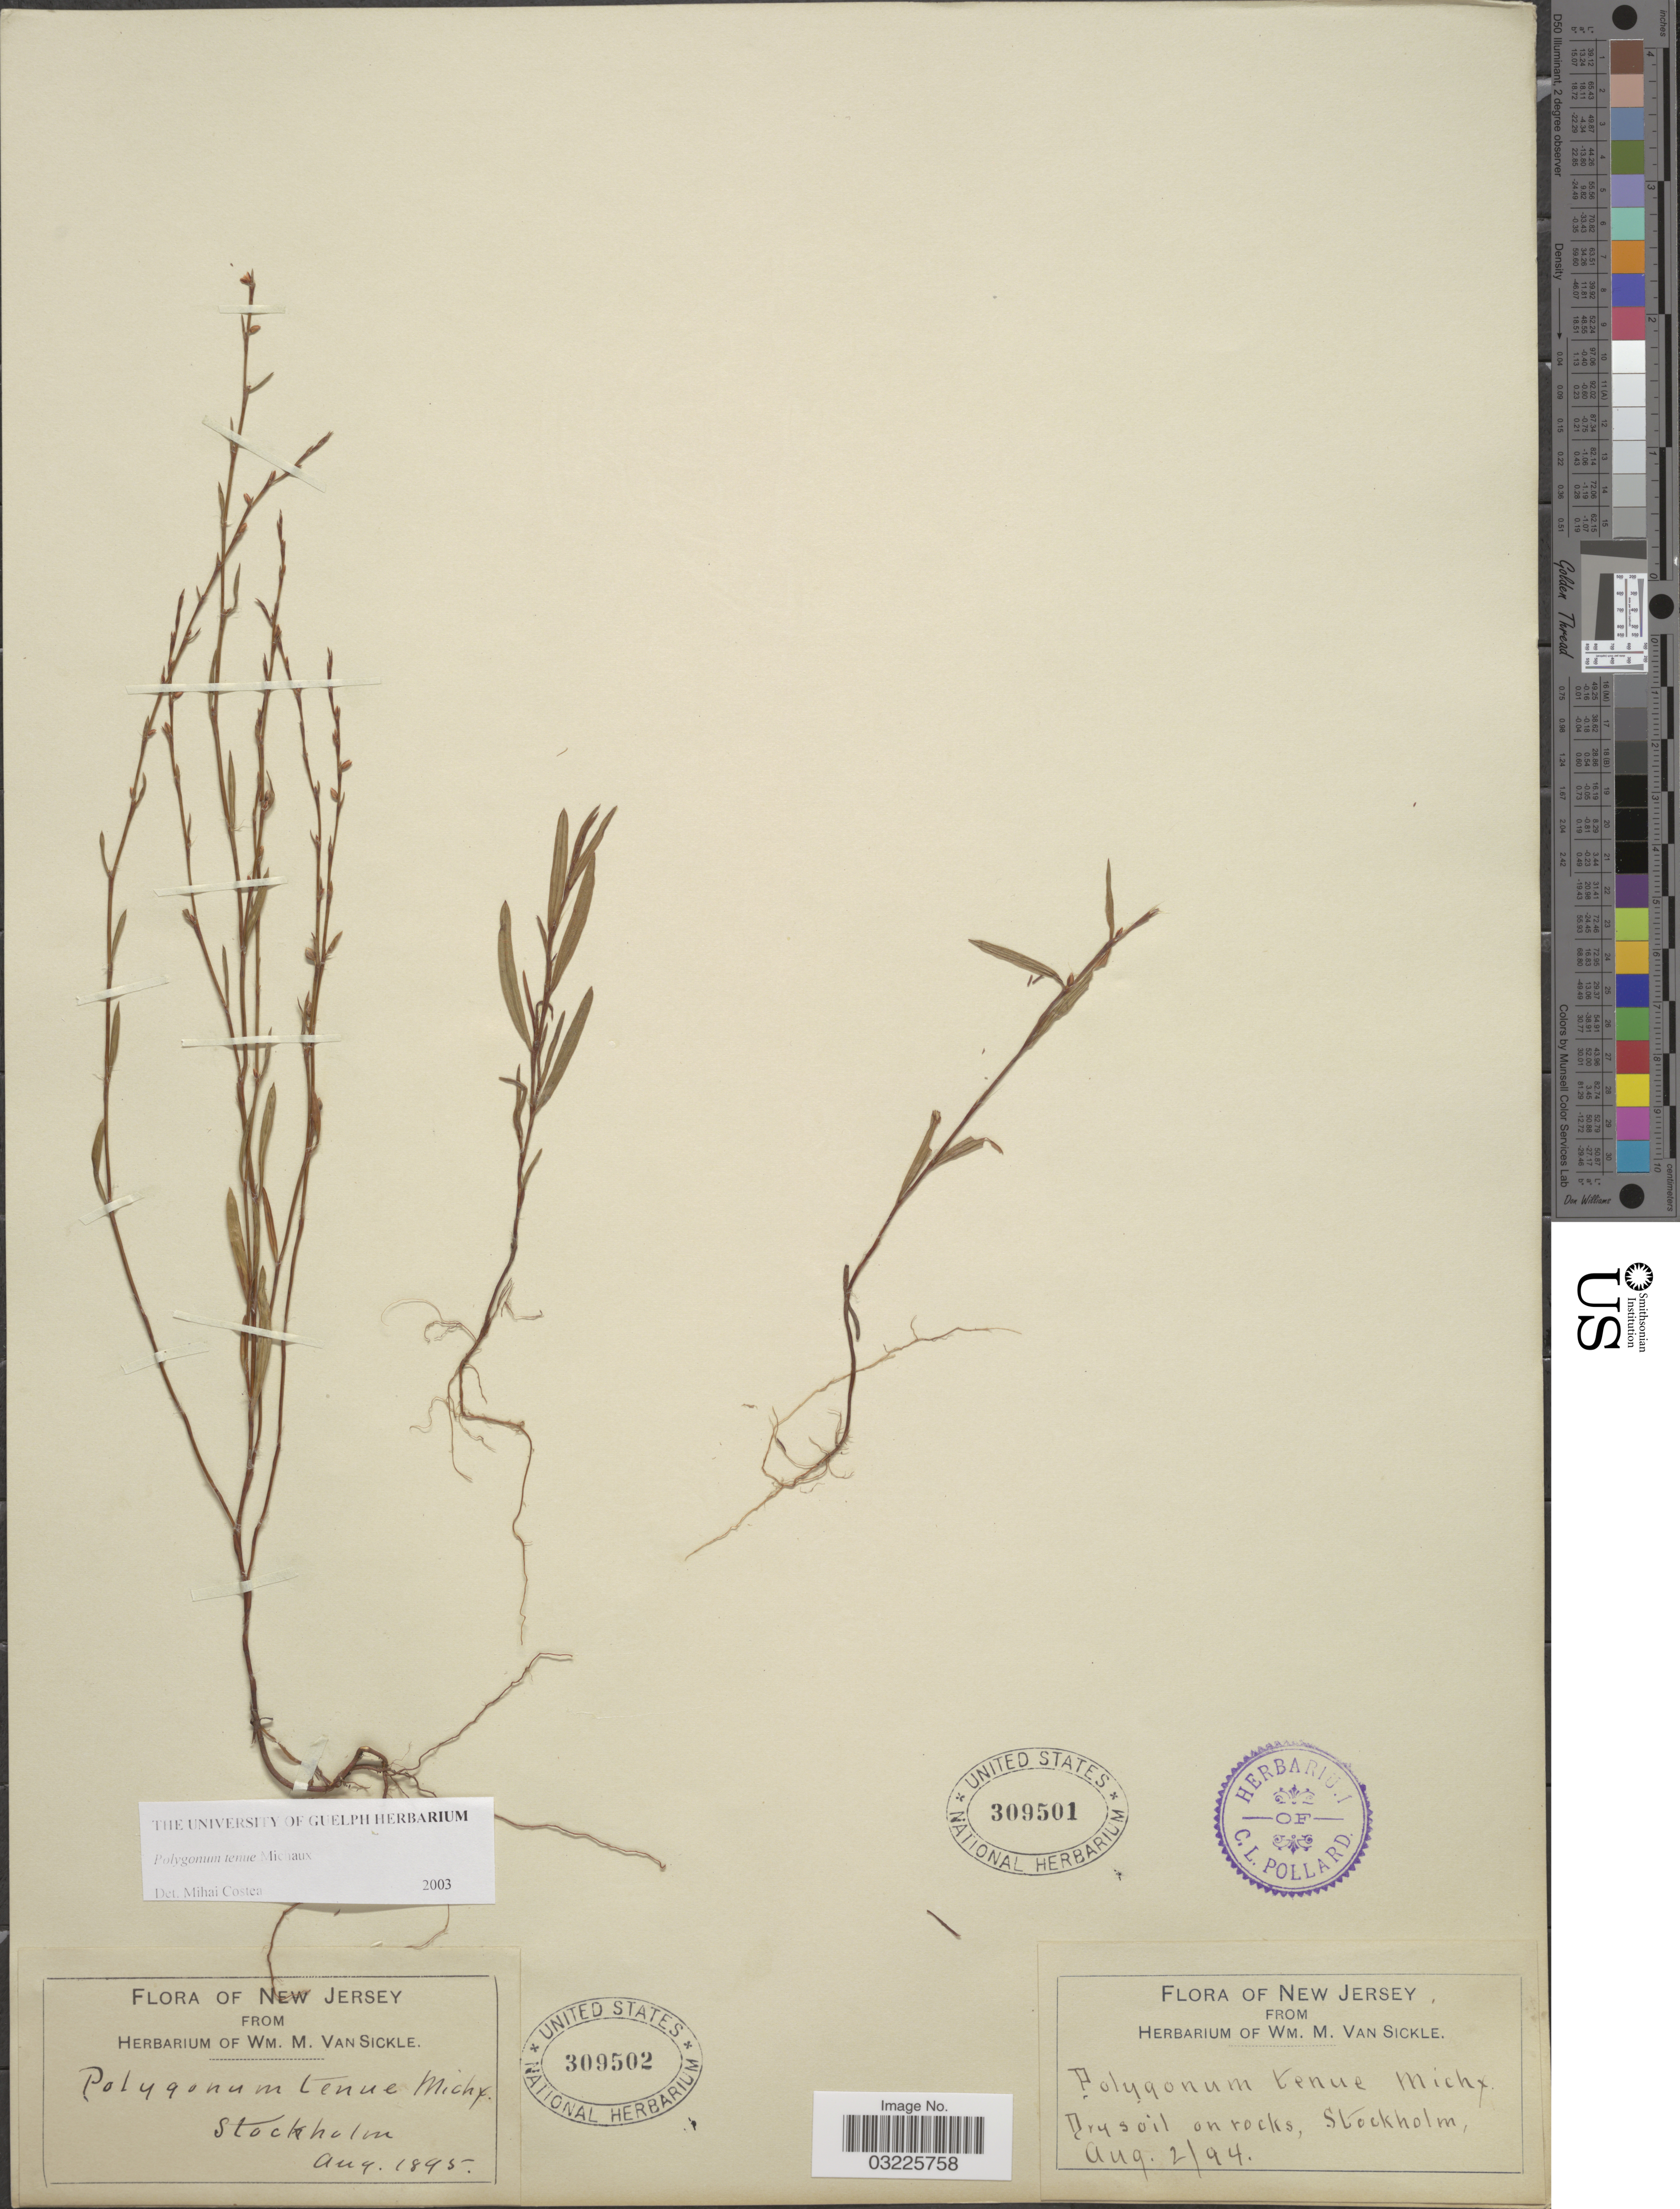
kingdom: Plantae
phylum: Tracheophyta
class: Magnoliopsida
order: Caryophyllales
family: Polygonaceae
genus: Polygonum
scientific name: Polygonum tenue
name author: F. Michx.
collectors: ex herb. Wm. M. Van Sickle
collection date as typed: Transcribed d/m/y: 2/8/94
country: United States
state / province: New Jersey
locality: Stockholm.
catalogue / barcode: US 309501